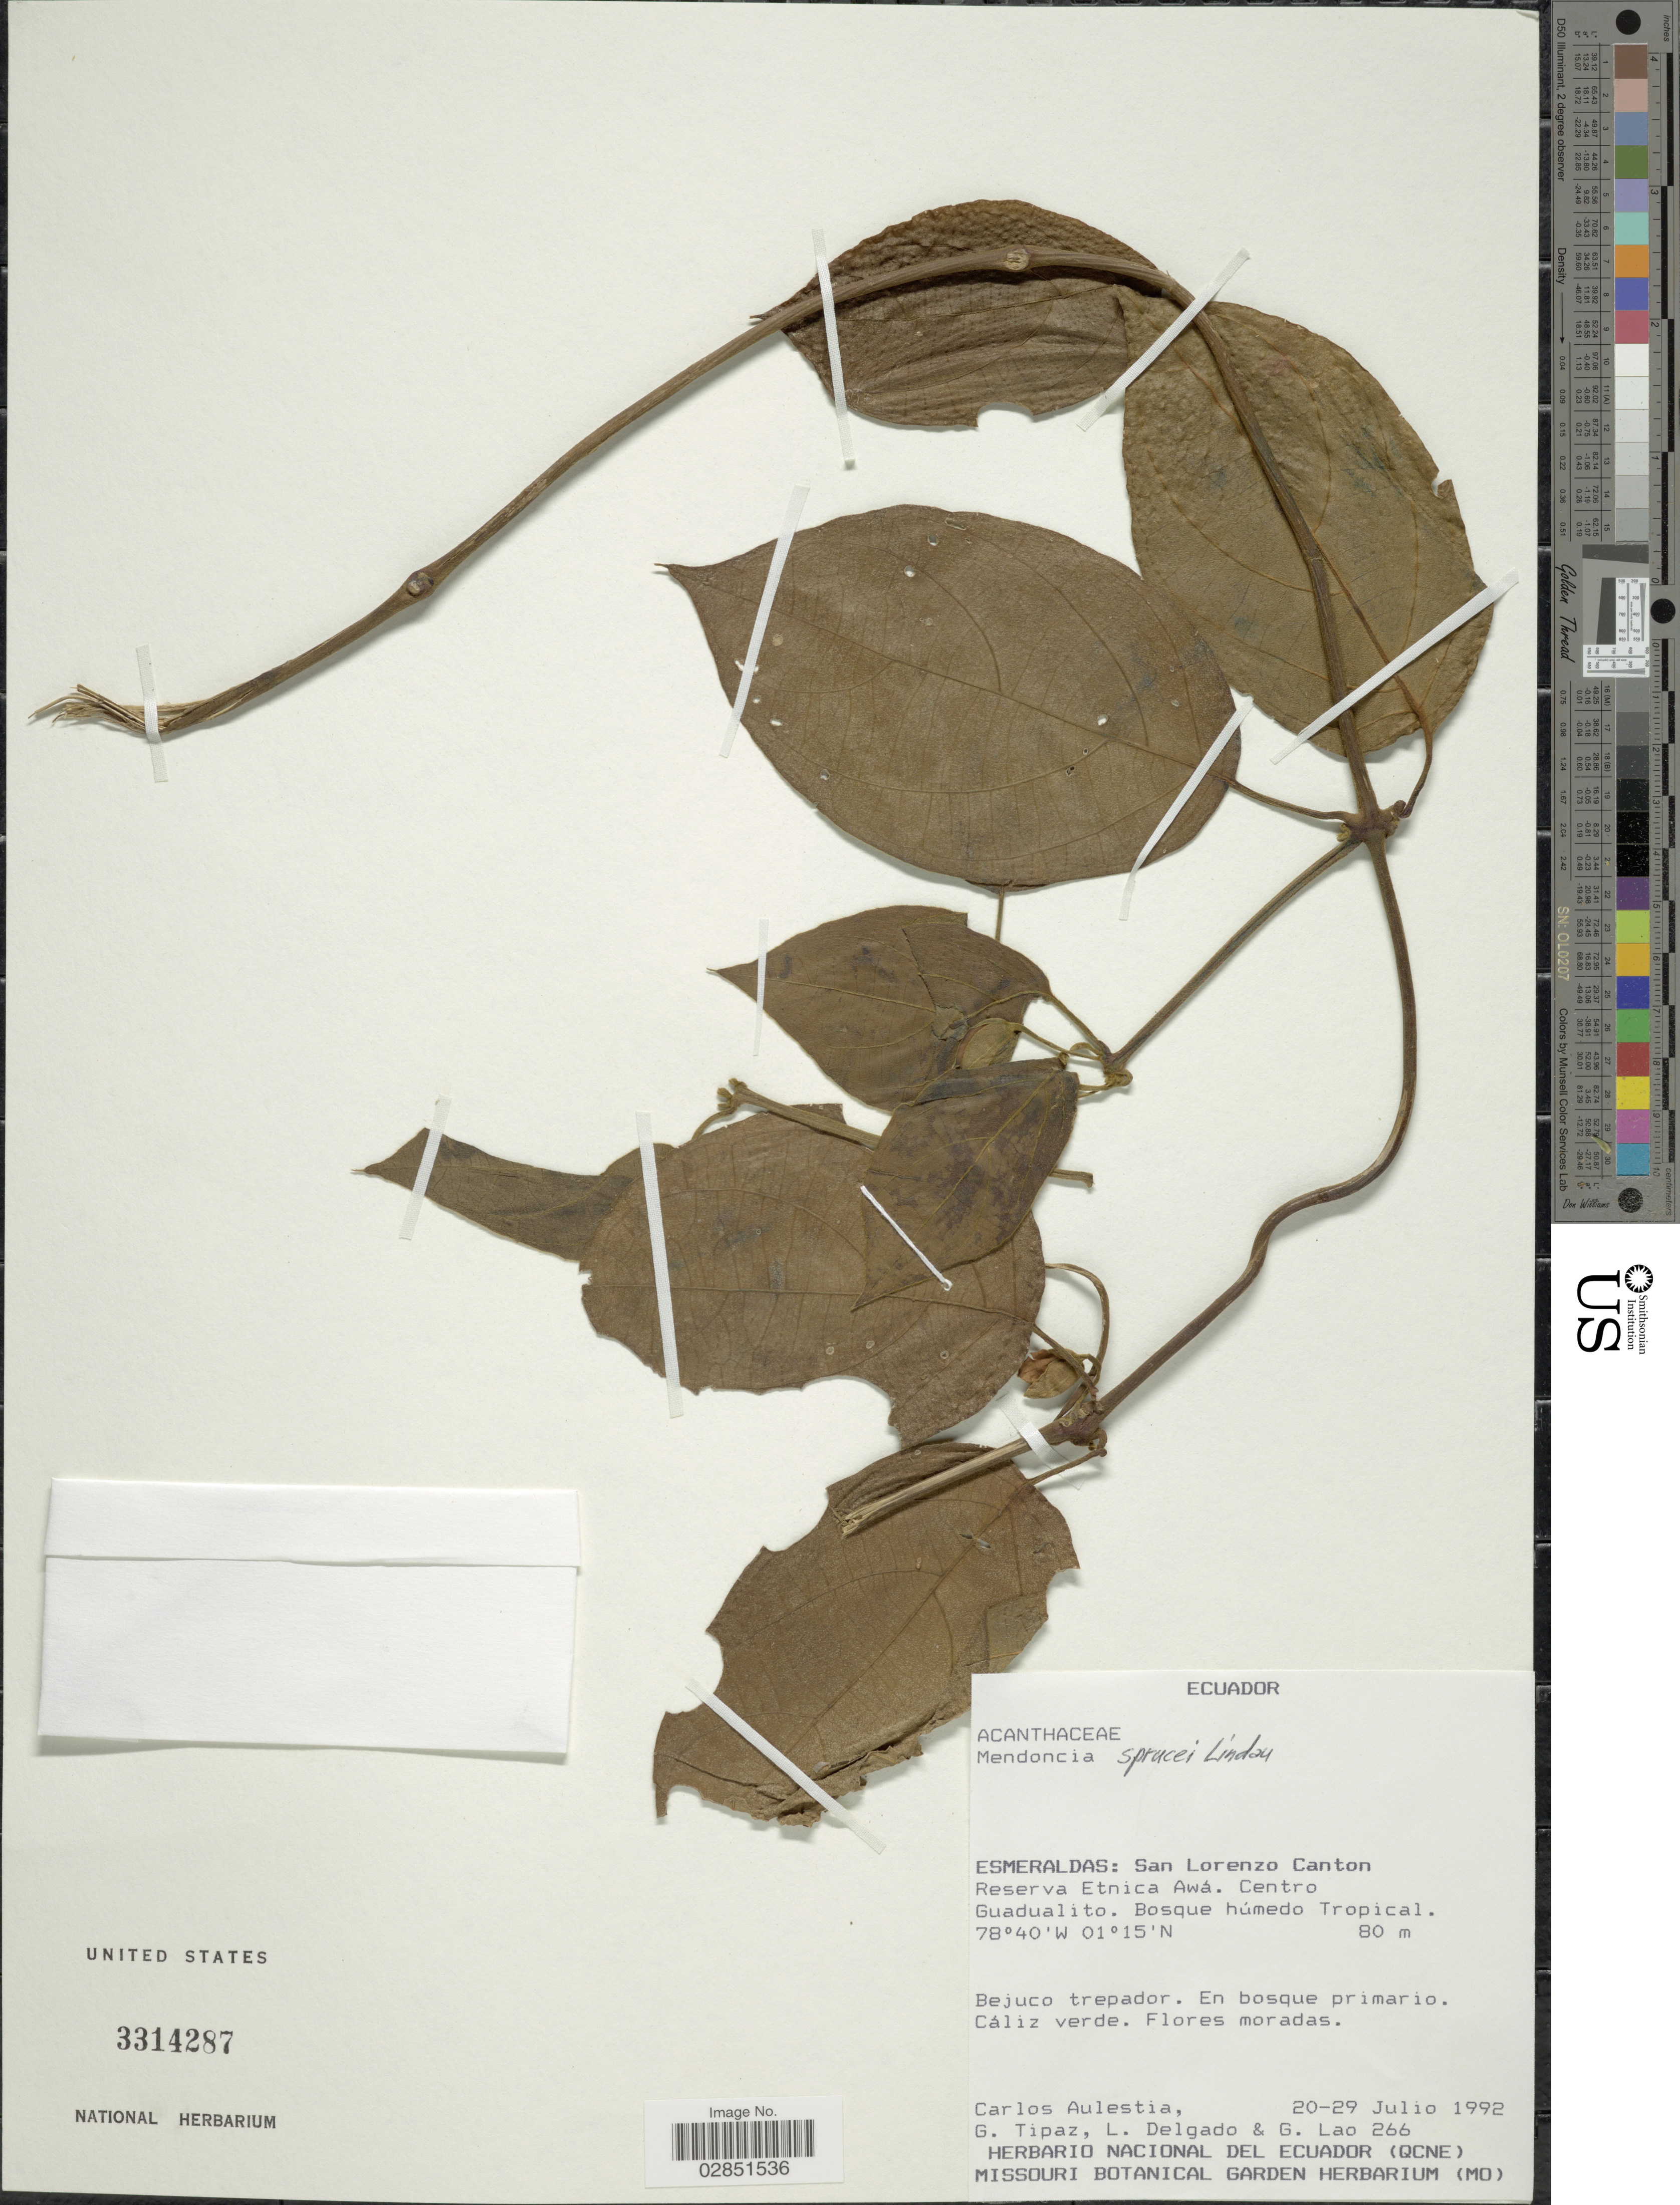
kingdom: Plantae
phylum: Tracheophyta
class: Magnoliopsida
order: Lamiales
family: Acanthaceae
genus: Mendoncia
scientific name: Mendoncia sprucei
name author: Lindau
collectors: C. Aulestia, G. Tipaz, L. Delgado V. & G. Lao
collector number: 266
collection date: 1992-07-20/1992-07-29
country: Ecuador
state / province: Esmeraldas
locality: San Lorenzo Canton. Reserva Etnica Awá. Centro Guadualito.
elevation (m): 80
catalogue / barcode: US 3314287